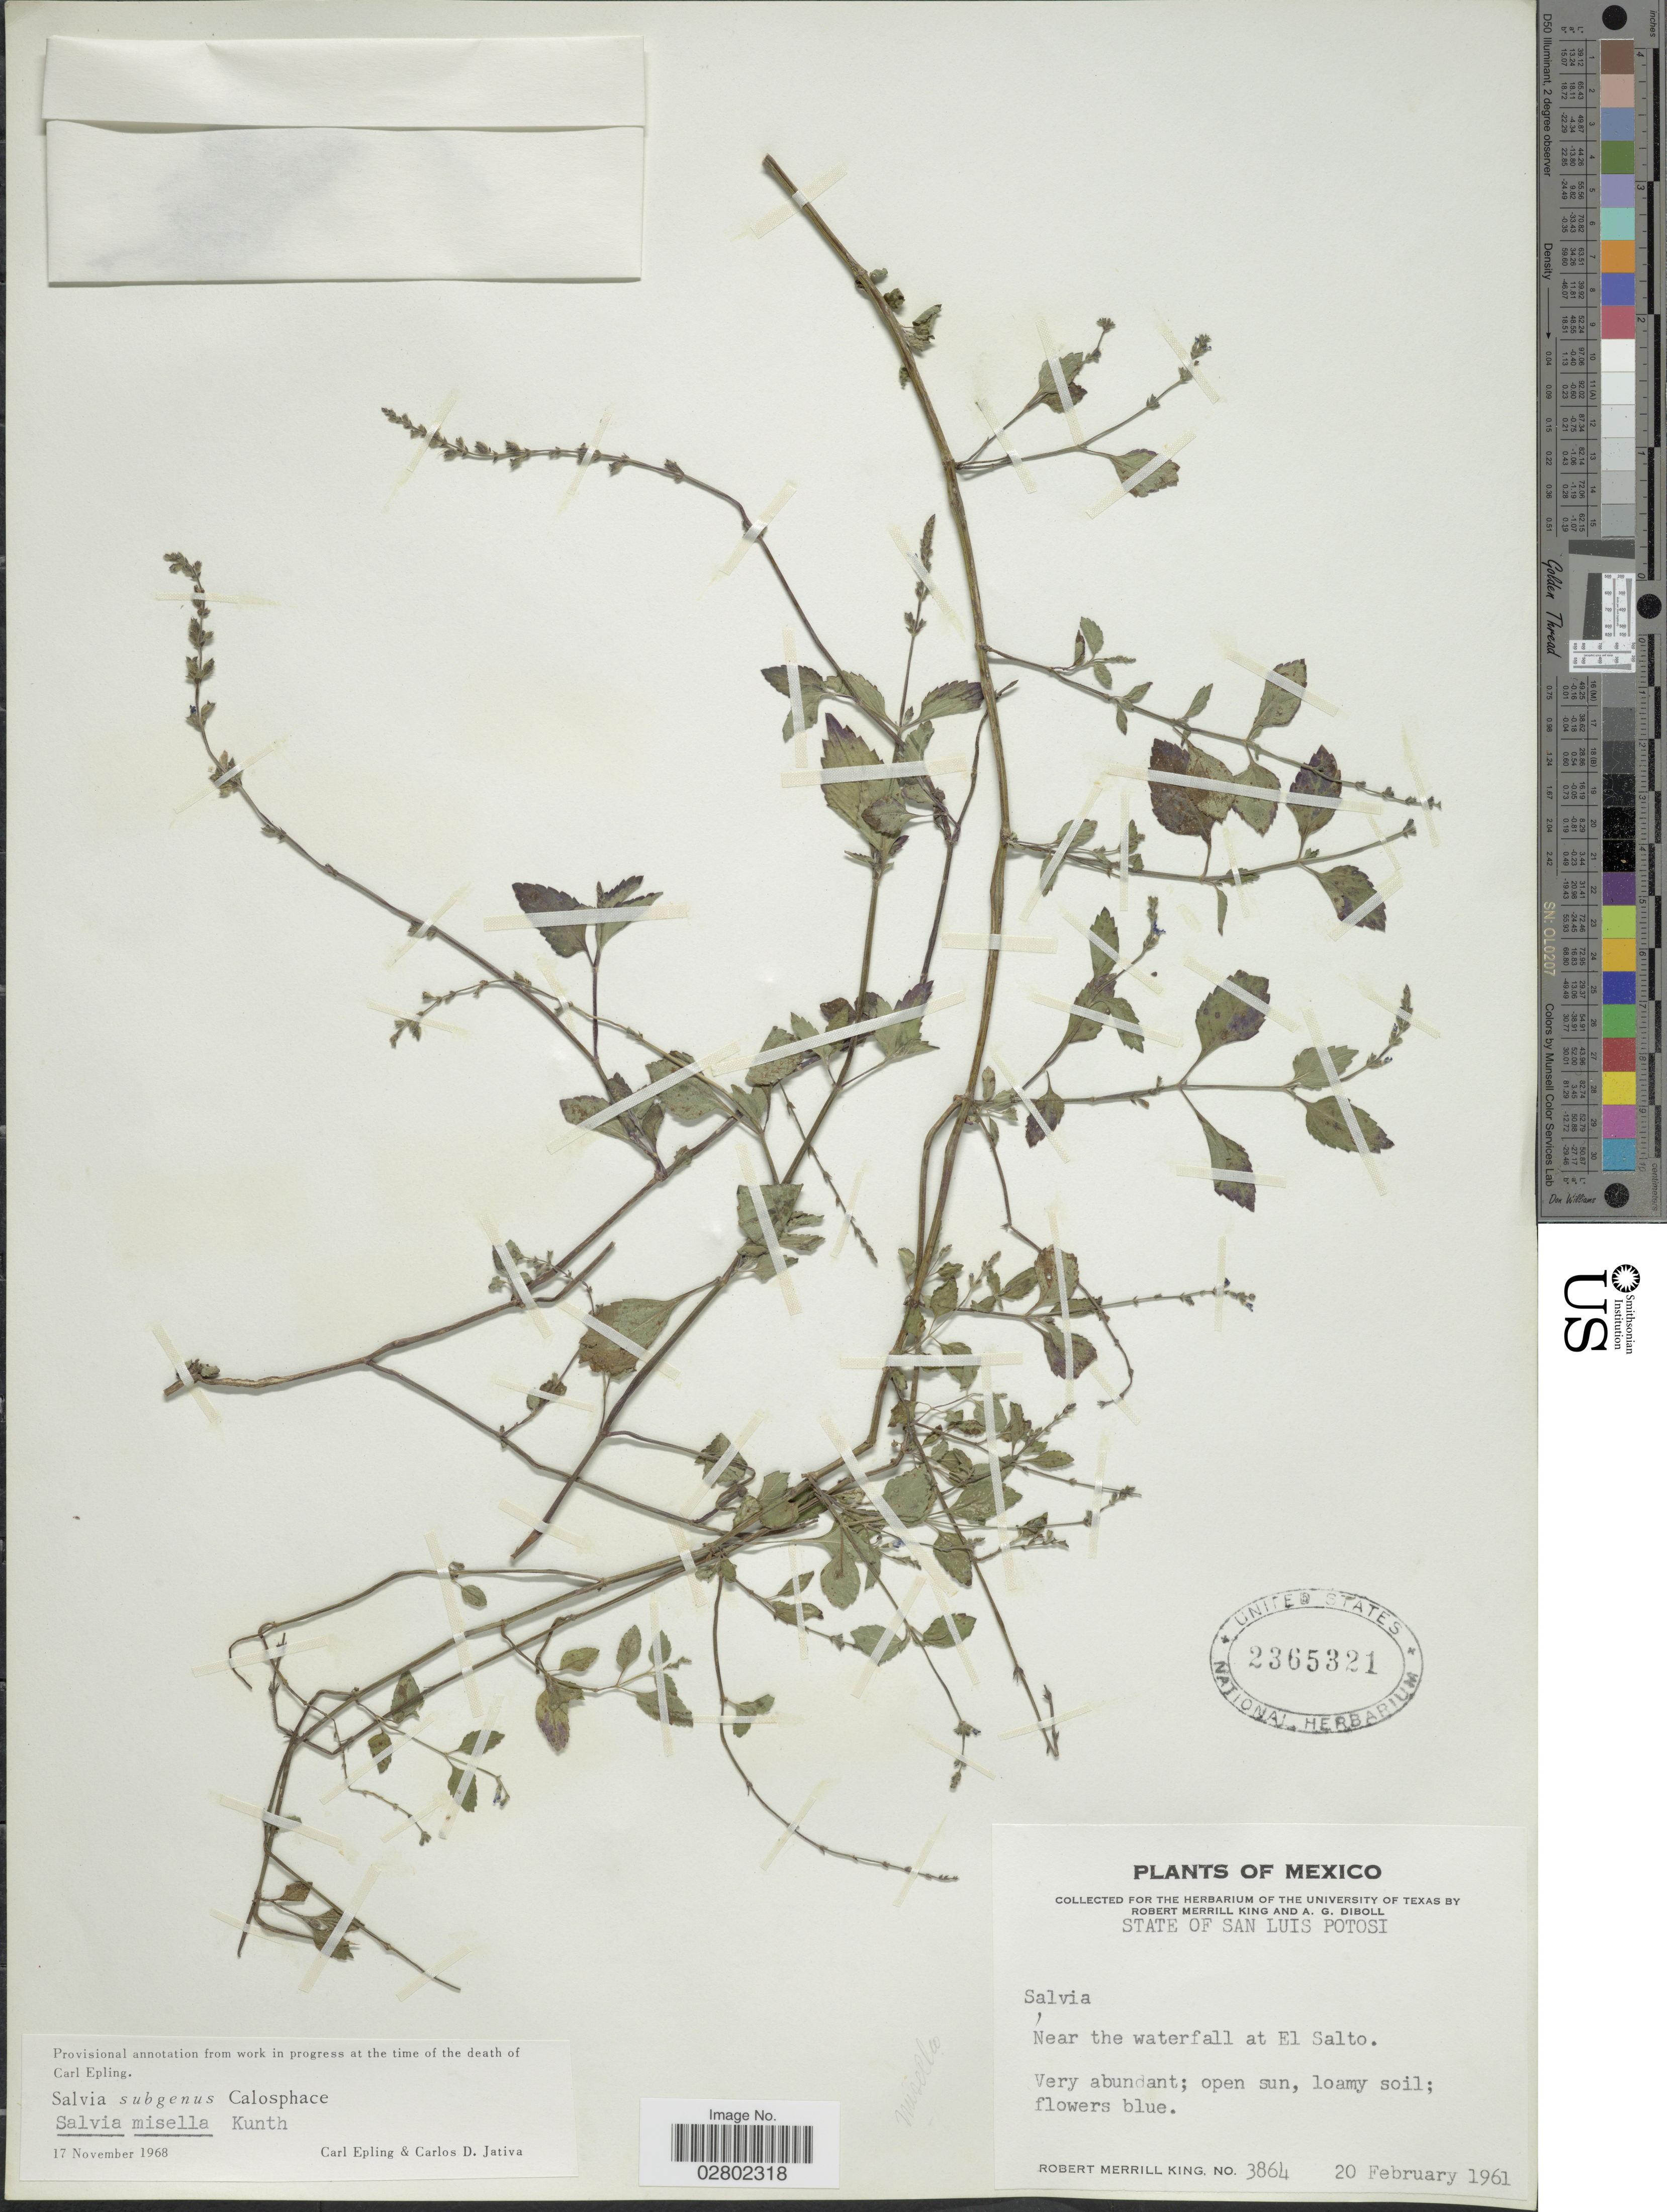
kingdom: Plantae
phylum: Tracheophyta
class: Magnoliopsida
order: Lamiales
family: Lamiaceae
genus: Salvia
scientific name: Salvia misella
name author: Kunth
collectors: R. M. King & A. Diboll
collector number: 3864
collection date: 1961-02-20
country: Mexico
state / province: San Luis Potosí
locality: Near the waterfall at El Salto.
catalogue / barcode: US 2365321